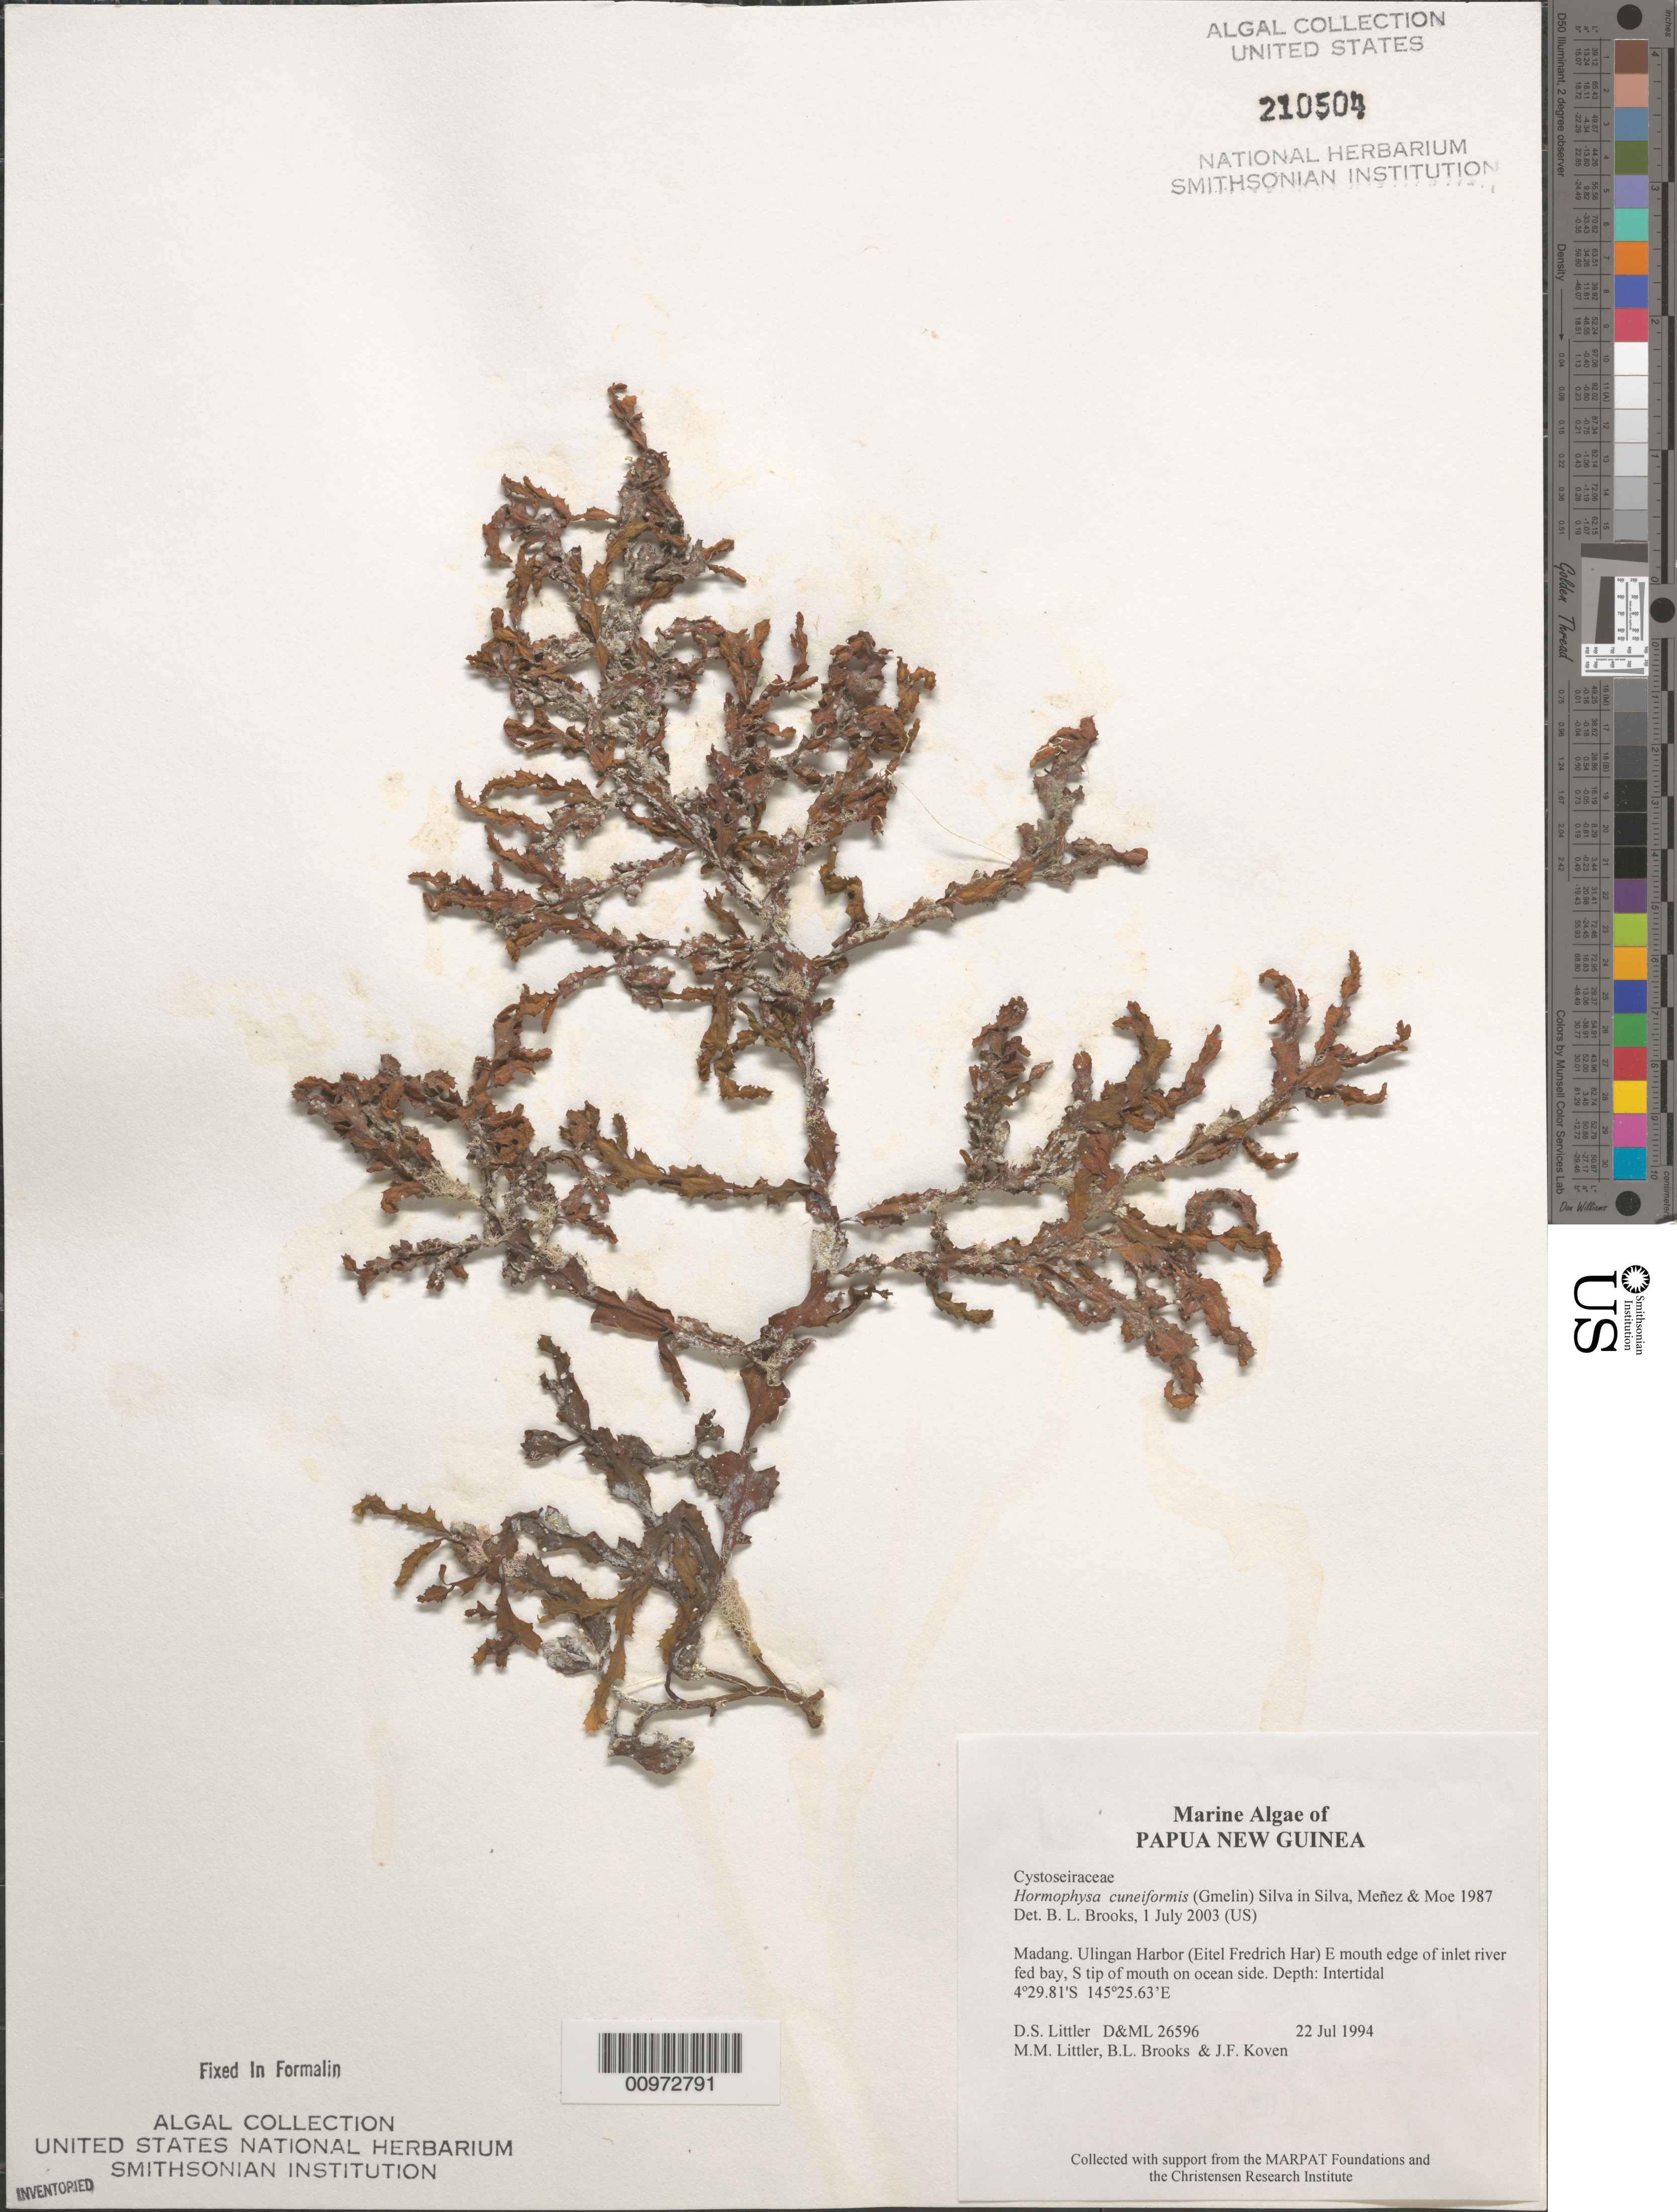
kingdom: Chromista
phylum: Ochrophyta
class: Phaeophyceae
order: Fucales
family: Sargassaceae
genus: Hormophysa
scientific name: Hormophysa cuneiformis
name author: (J.F. Gmel.) P.C. Silva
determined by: Brooks, B. L., (BOT), Smithsonian Institution - National Museum of Natural History (UNITED STATES)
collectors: D. S. Littler, M. M. Littler, B. Brooks & J. Koven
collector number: D&ML 26596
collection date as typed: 22 Jul 1994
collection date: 1994-07-22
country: Papua New Guinea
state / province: Madang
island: New Guinea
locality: Ulingan Harbor (Eitel Fredrich Har)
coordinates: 4 29.81'S, 145 25.63'E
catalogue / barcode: US 210504